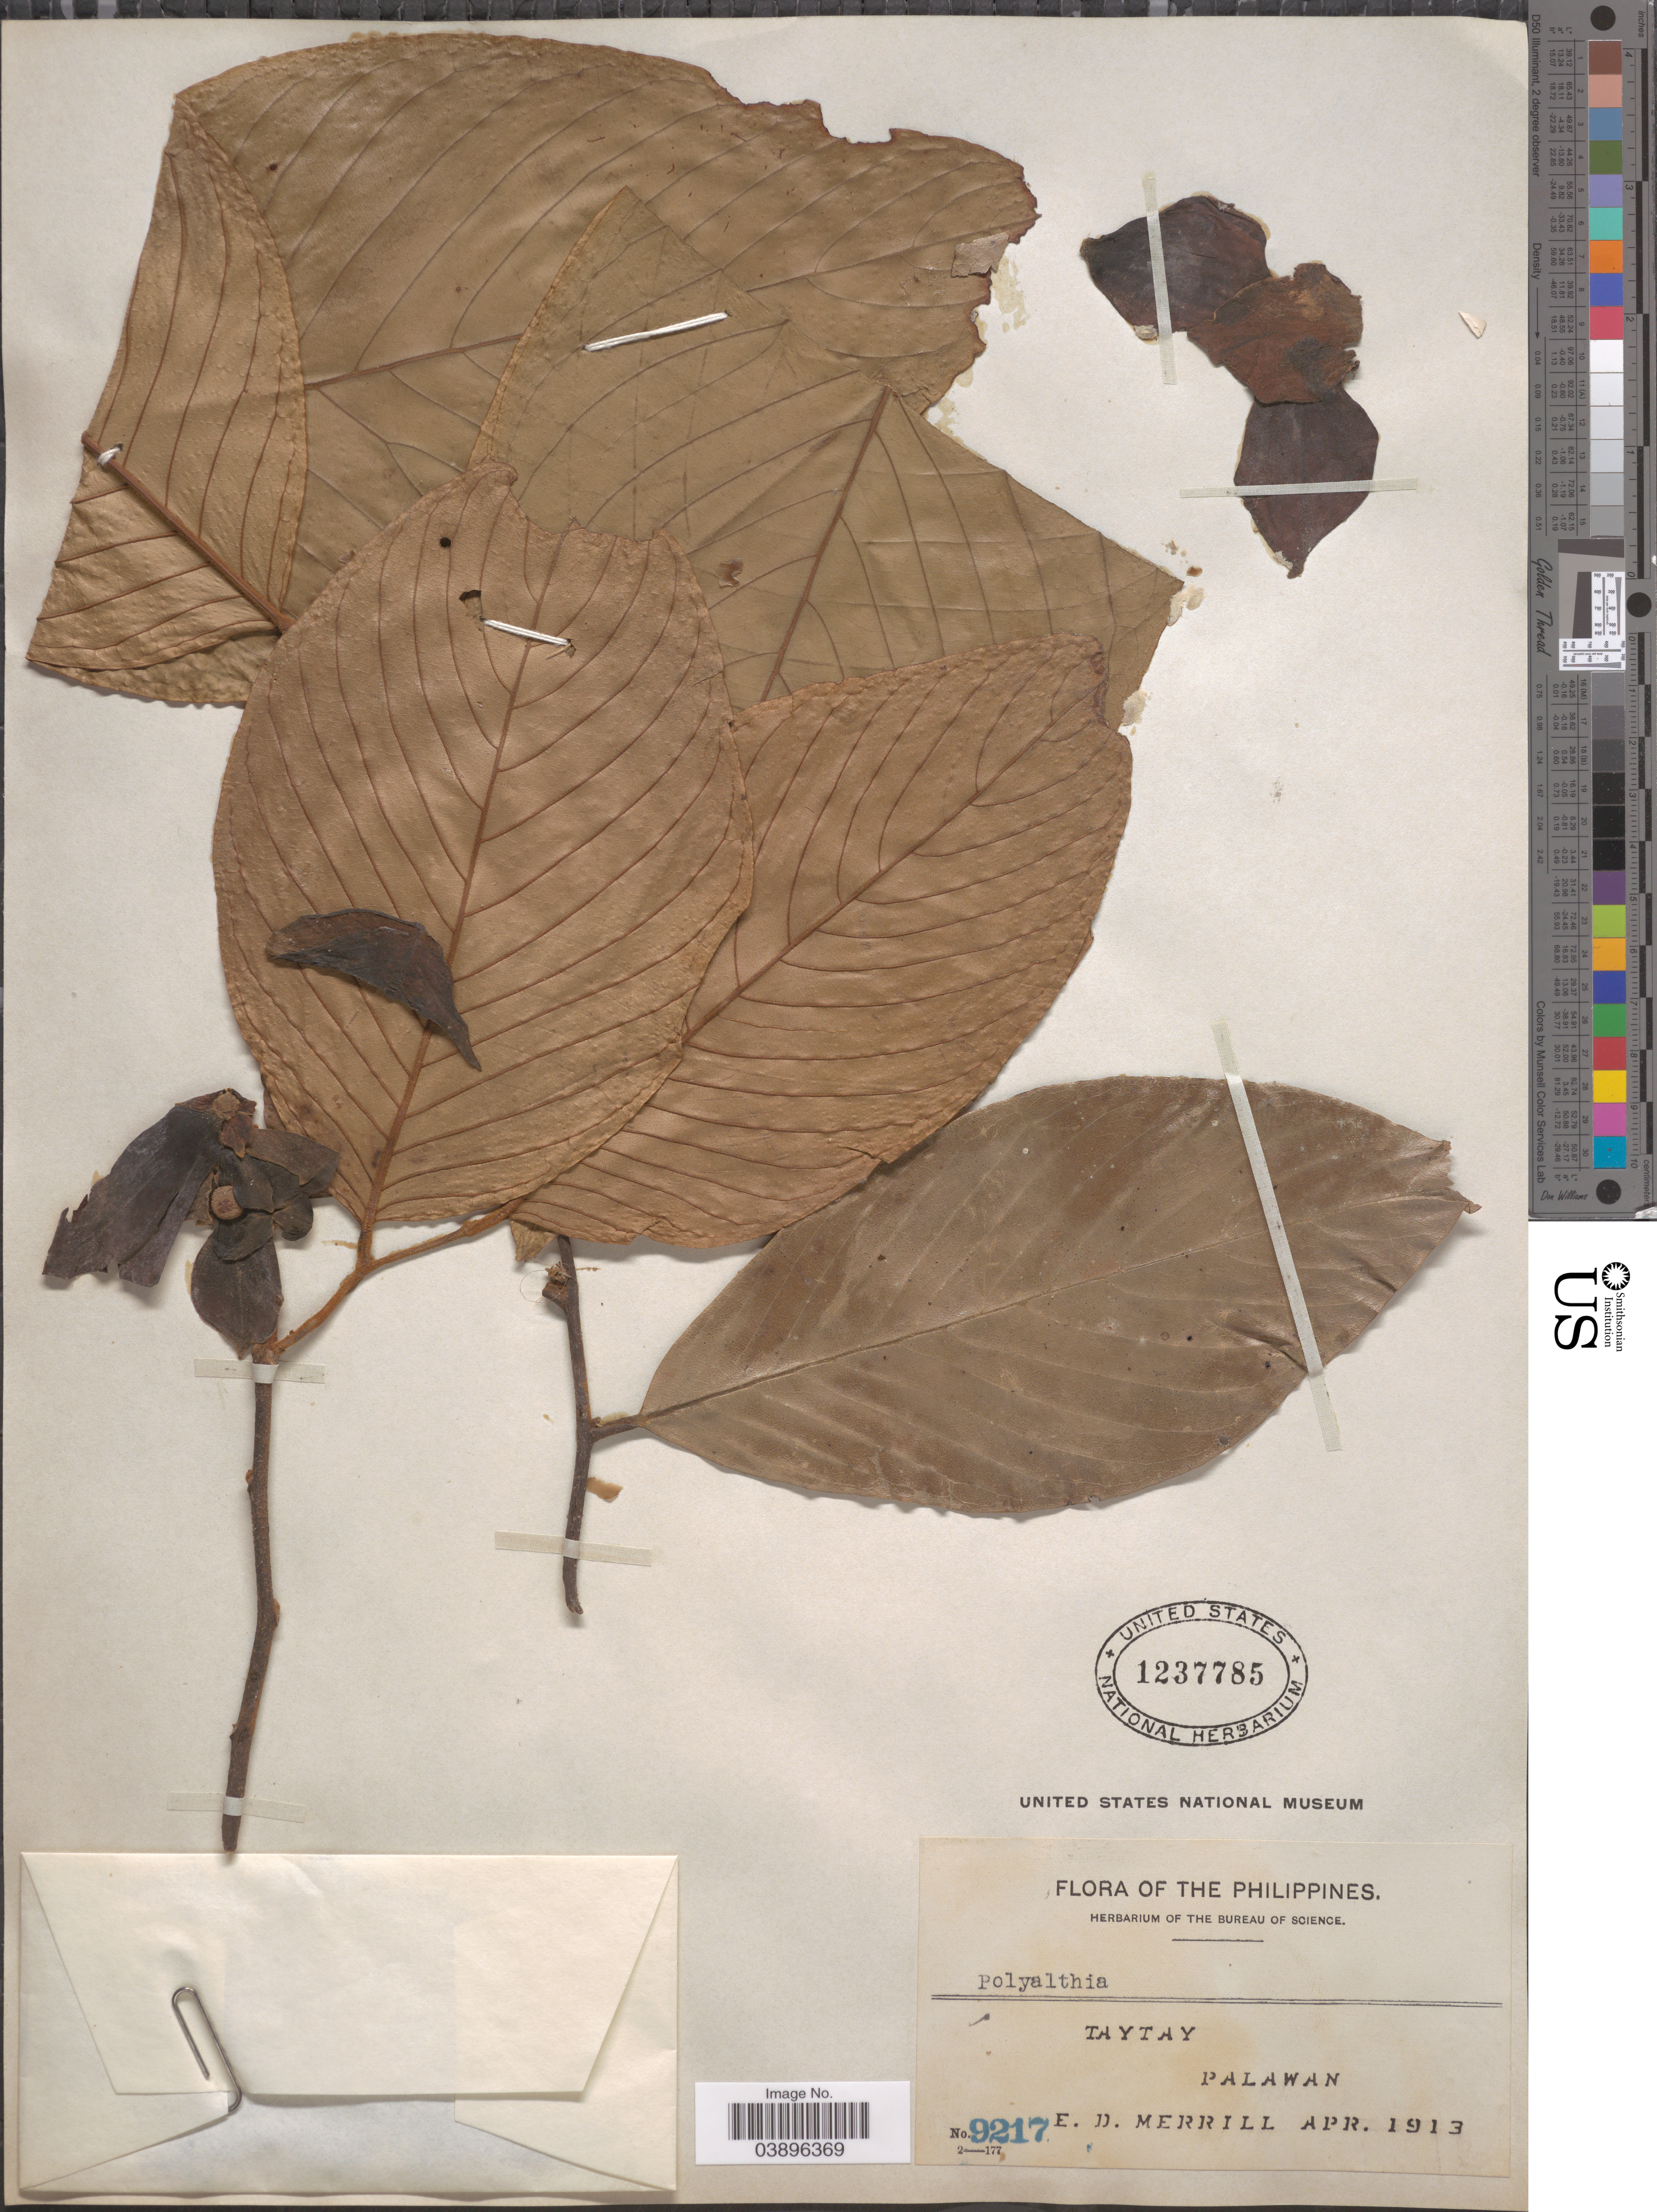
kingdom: Plantae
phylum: Tracheophyta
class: Magnoliopsida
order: Magnoliales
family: Annonaceae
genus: Polyalthia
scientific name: Polyalthia sp.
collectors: E. D. Merrill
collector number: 9217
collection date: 1913-04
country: Philippines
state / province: Mimaropa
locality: Taytay, Palawan.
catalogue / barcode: US 1237785